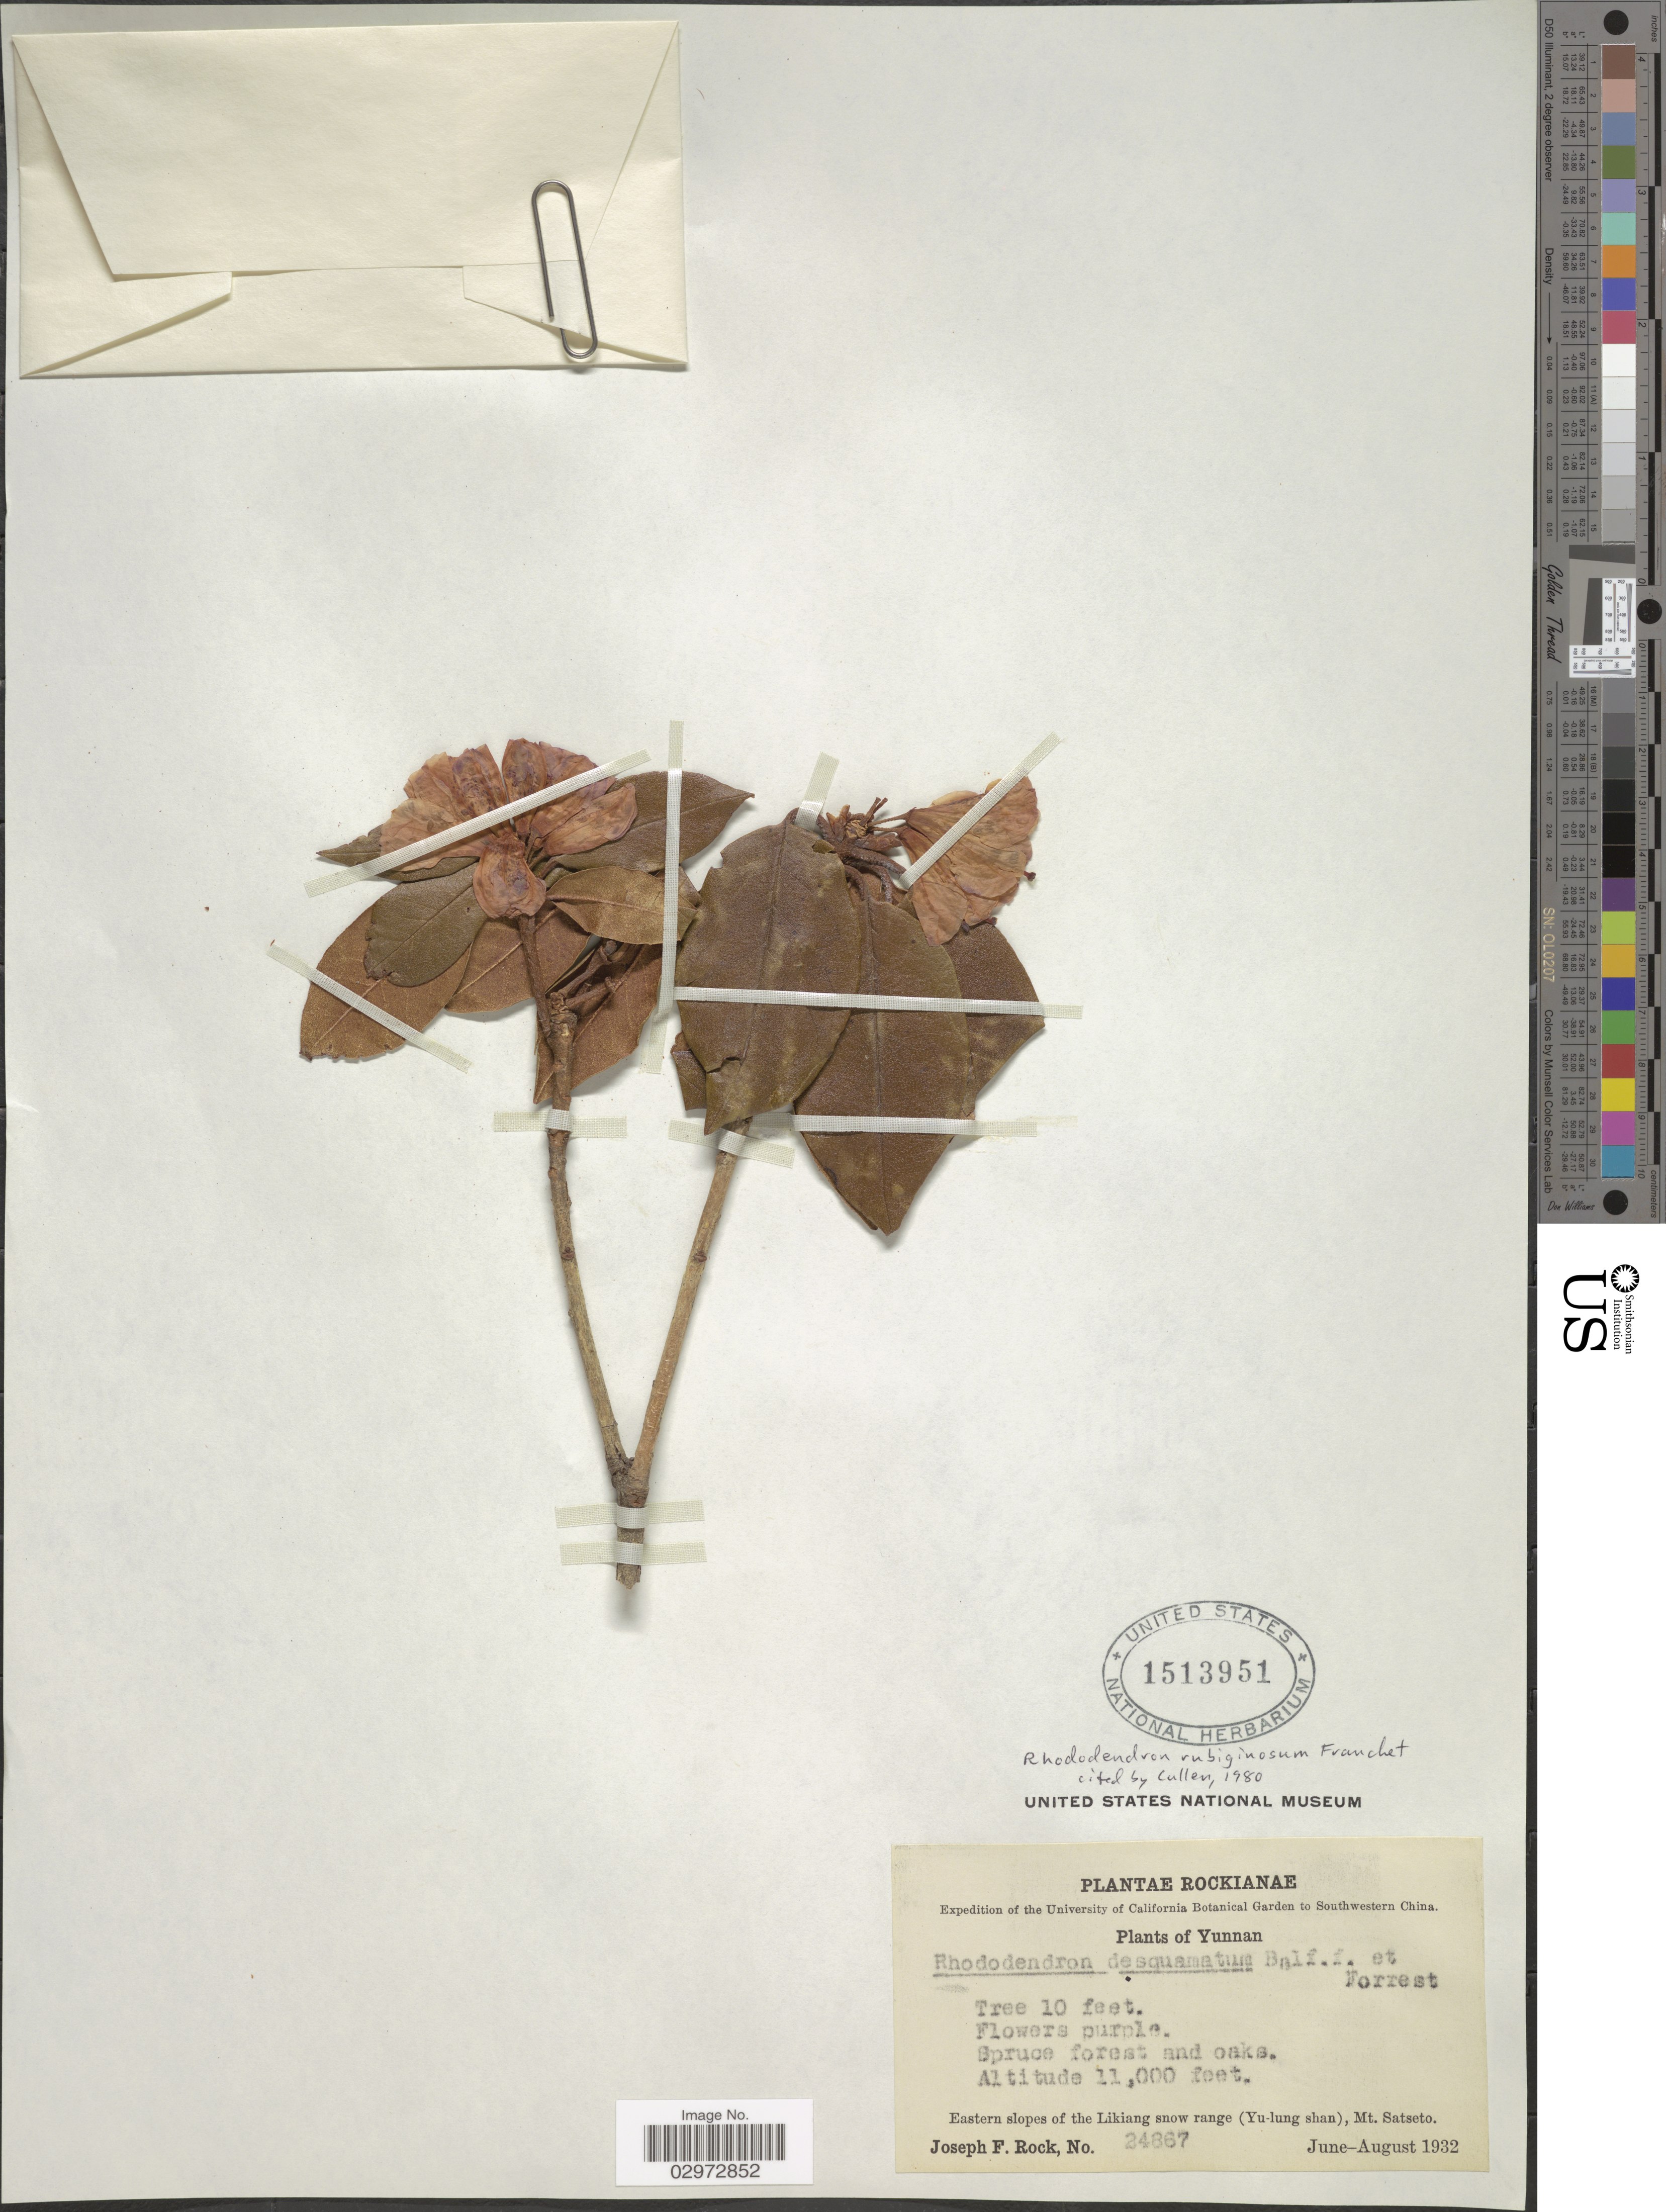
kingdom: Plantae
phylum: Tracheophyta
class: Magnoliopsida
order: Ericales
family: Ericaceae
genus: Rhododendron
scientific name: Rhododendron rubiginosum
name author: Franch.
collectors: J. F. Rock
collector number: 24867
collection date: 1932-06/1932-08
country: China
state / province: Yunnan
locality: Southwestern China, Eastern slopes of the Likiang snow range (Yu-lung shan), Mt. Satseto.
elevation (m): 3353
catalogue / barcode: US 1513951